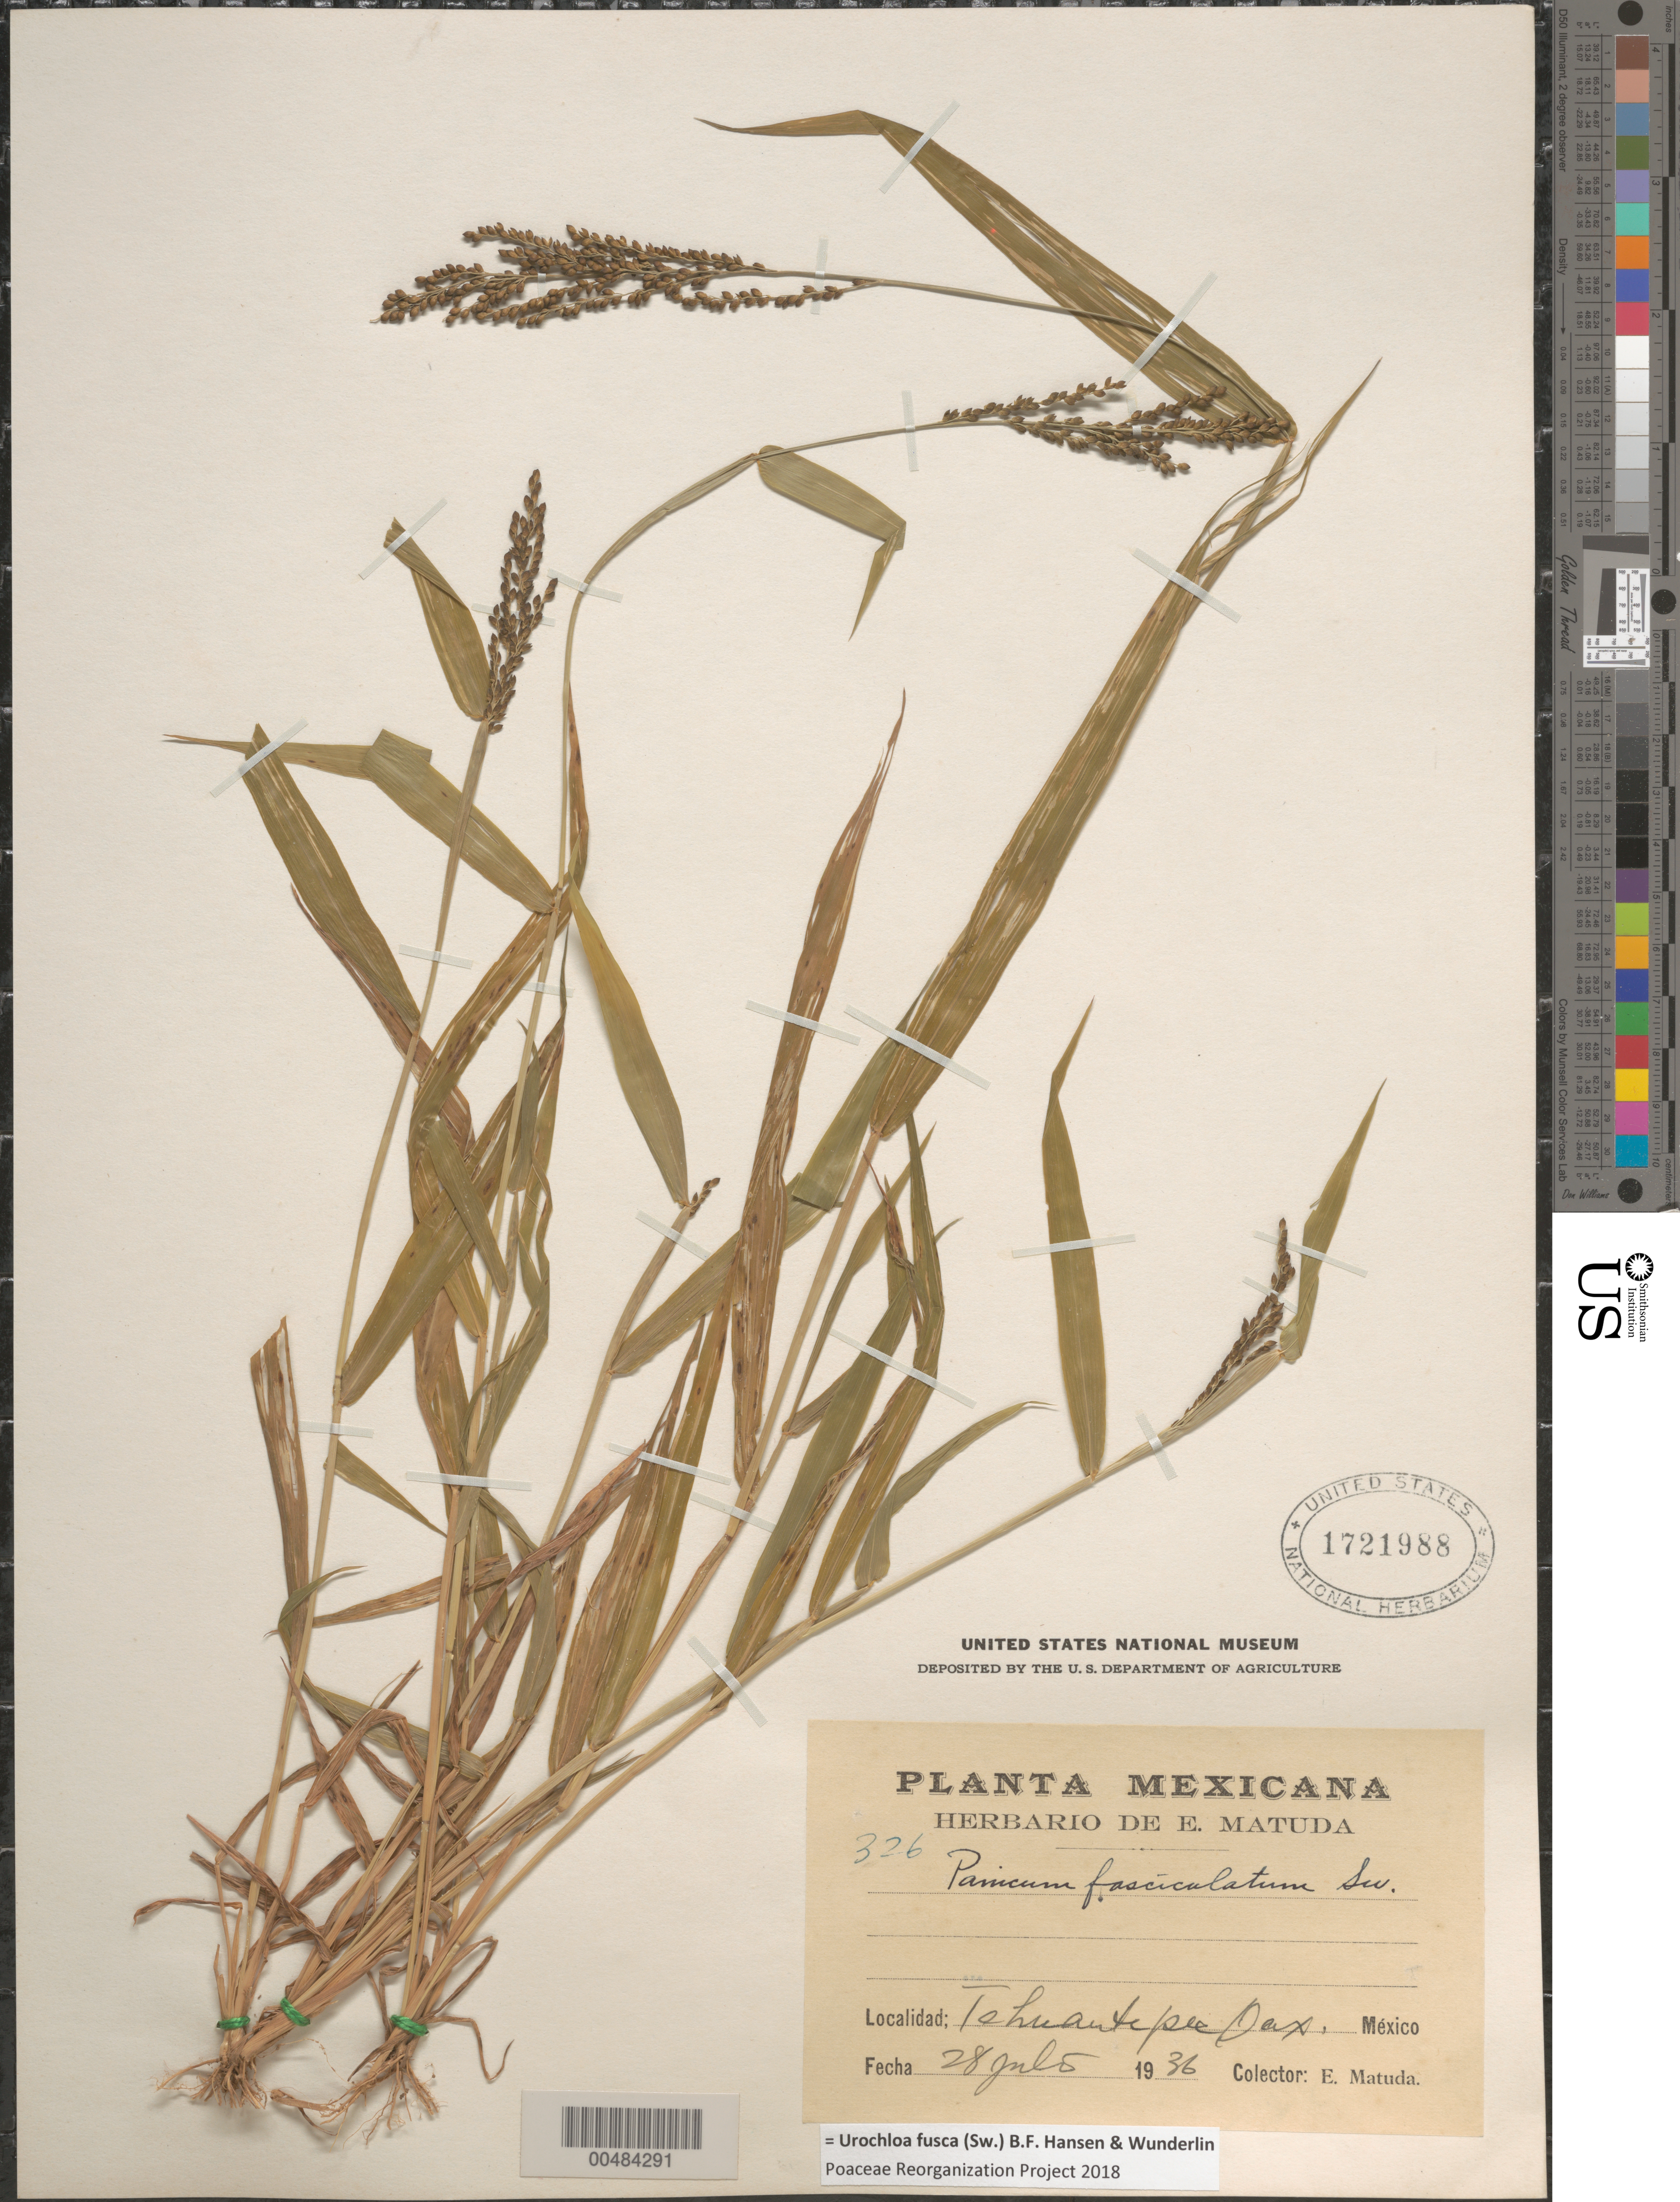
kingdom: Plantae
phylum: Tracheophyta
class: Liliopsida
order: Poales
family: Poaceae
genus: Brachiaria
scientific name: Brachiaria fasciculata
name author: (Sw.) Parodi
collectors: E. Matuda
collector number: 326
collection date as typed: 28 Jul 1936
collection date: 1936-07-28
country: Mexico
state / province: Oaxaca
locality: Tehuantepec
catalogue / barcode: US 1721988